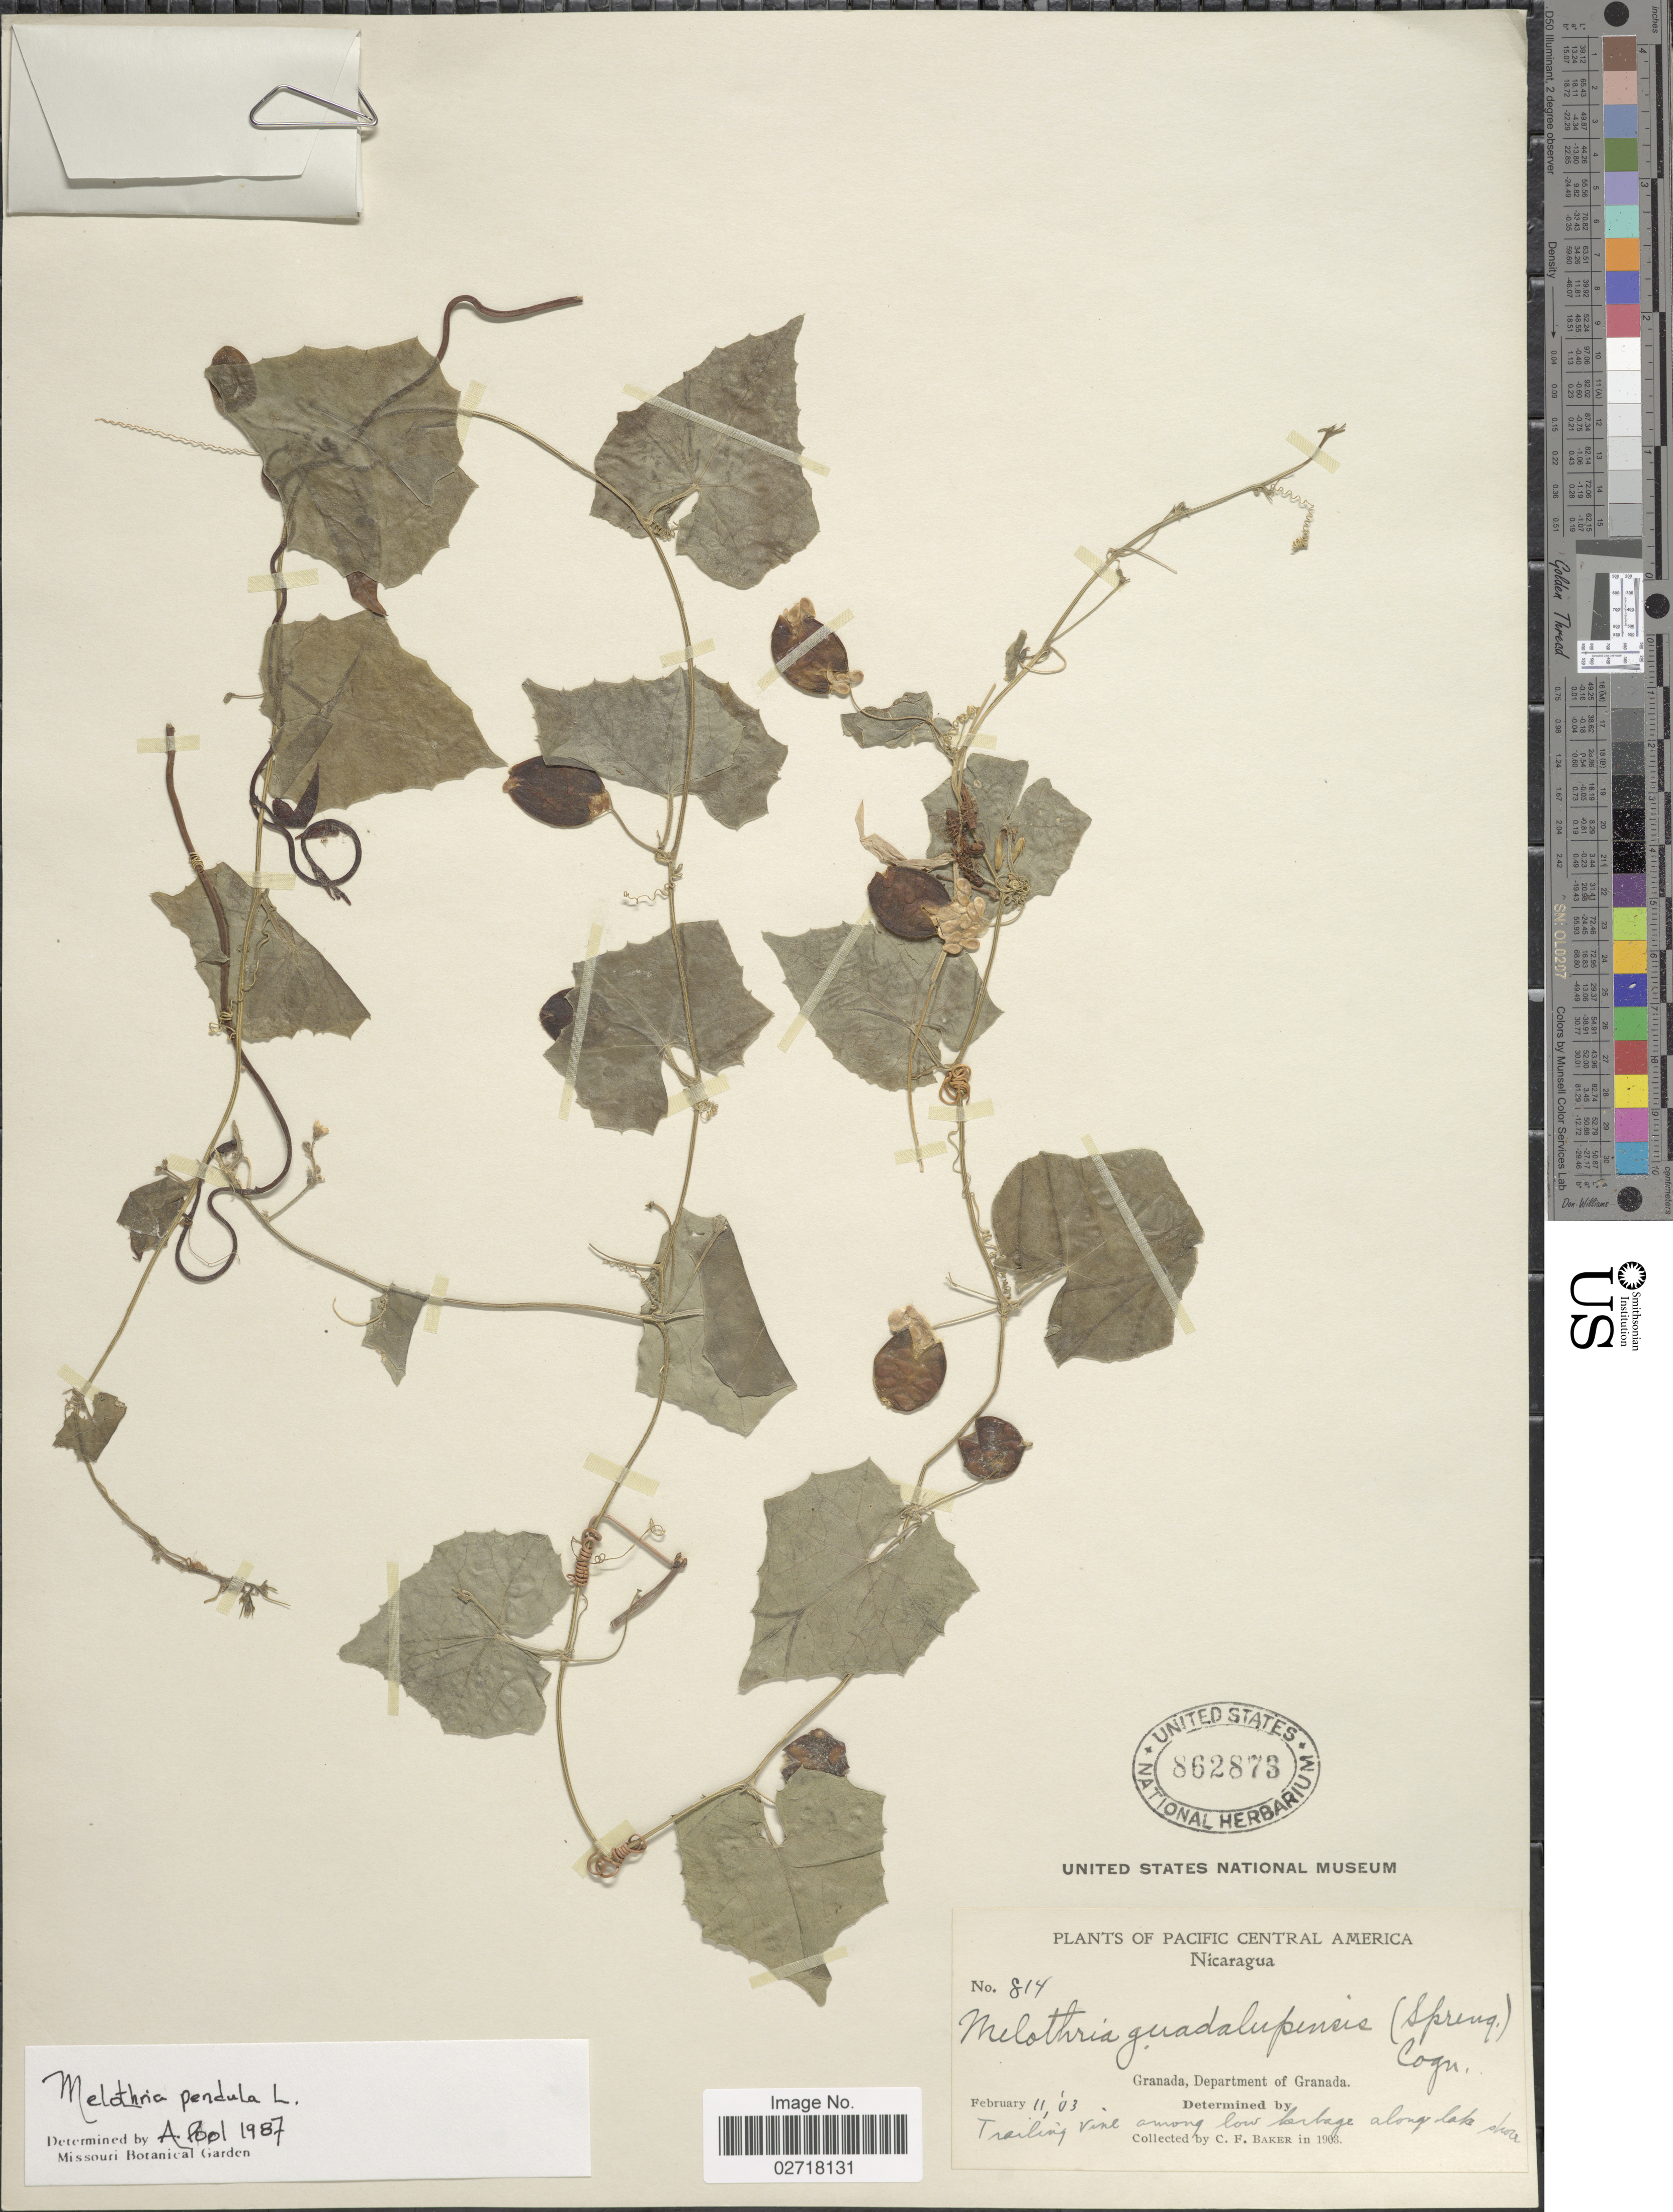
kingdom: Plantae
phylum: Tracheophyta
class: Magnoliopsida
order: Cucurbitales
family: Cucurbitaceae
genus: Melothria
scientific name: Melothria pendula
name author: L.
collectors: C. F. Baker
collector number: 814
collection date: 1903-02-11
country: Nicaragua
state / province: Granada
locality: Pacific Central America. Granada, among low Cartaga along lake Shore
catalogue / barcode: US 862873